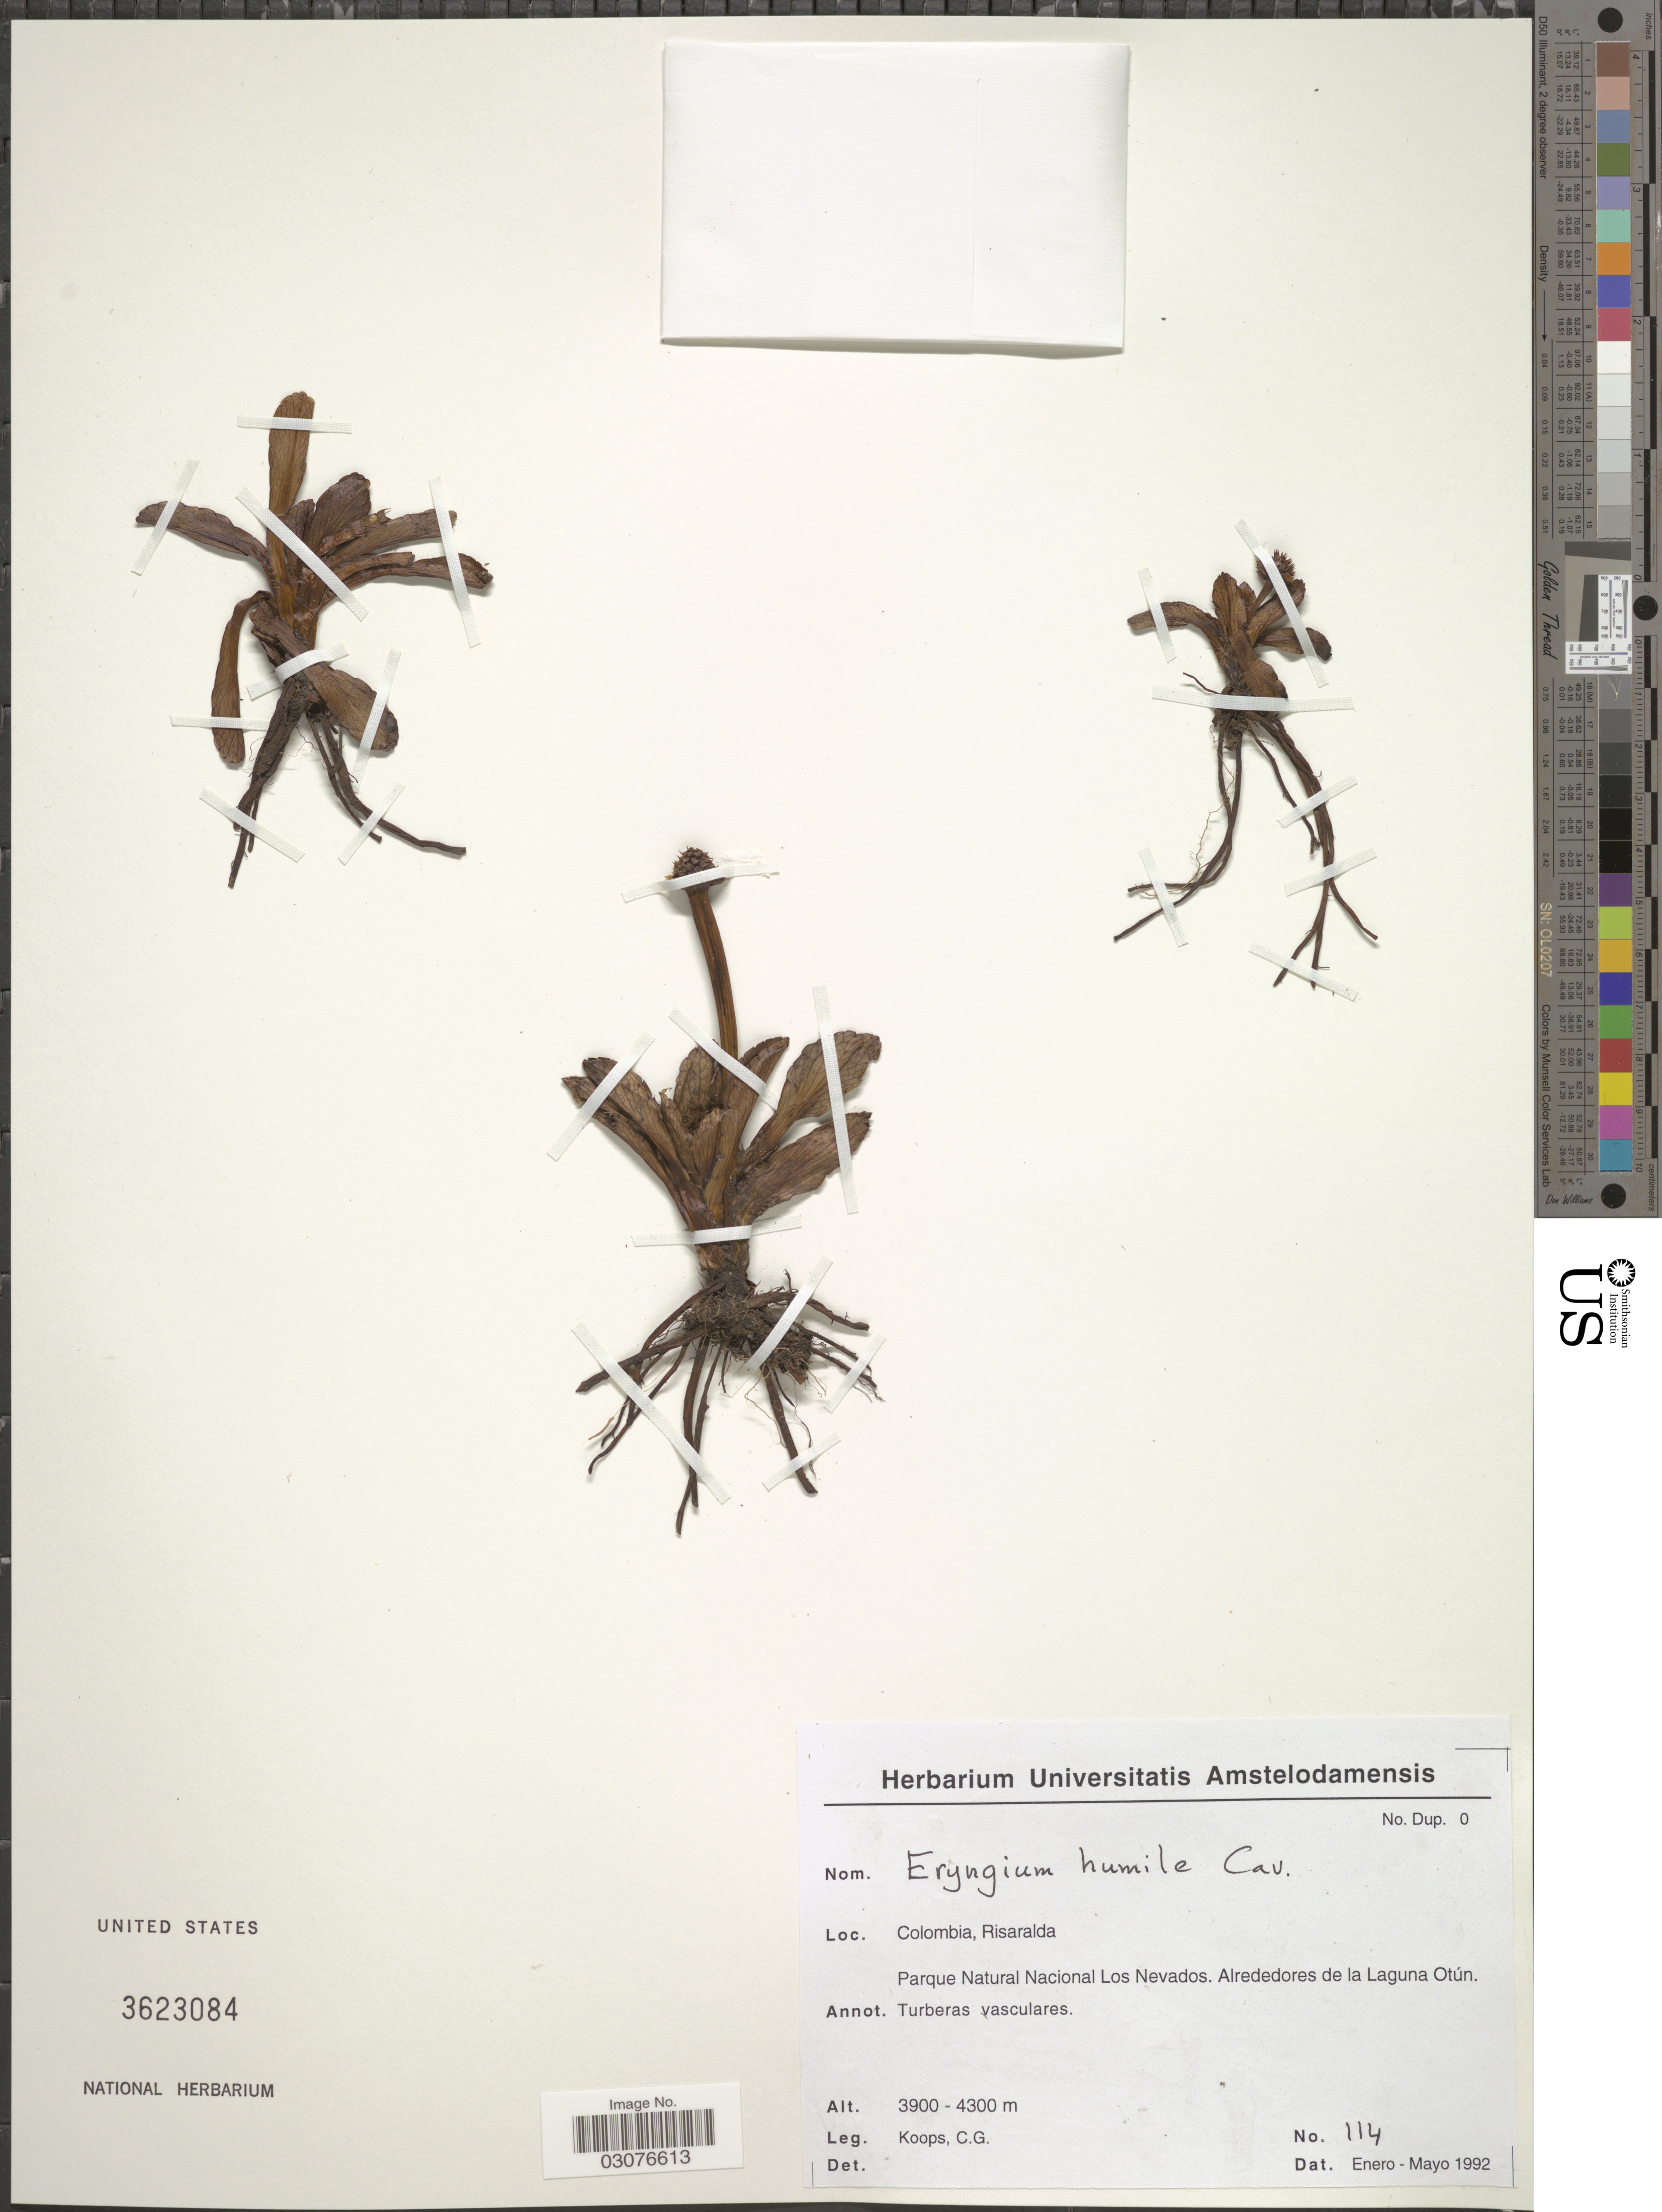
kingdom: Plantae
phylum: Tracheophyta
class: Magnoliopsida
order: Apiales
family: Apiaceae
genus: Eryngium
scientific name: Eryngium humile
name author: Cav.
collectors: C. Koops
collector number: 114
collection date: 1992-01/1992-05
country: Colombia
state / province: Risaralda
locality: Parque Natural Nacional Los Nevados, Alrededores de la Laguna Otún.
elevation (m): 3900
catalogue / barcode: US 3623084